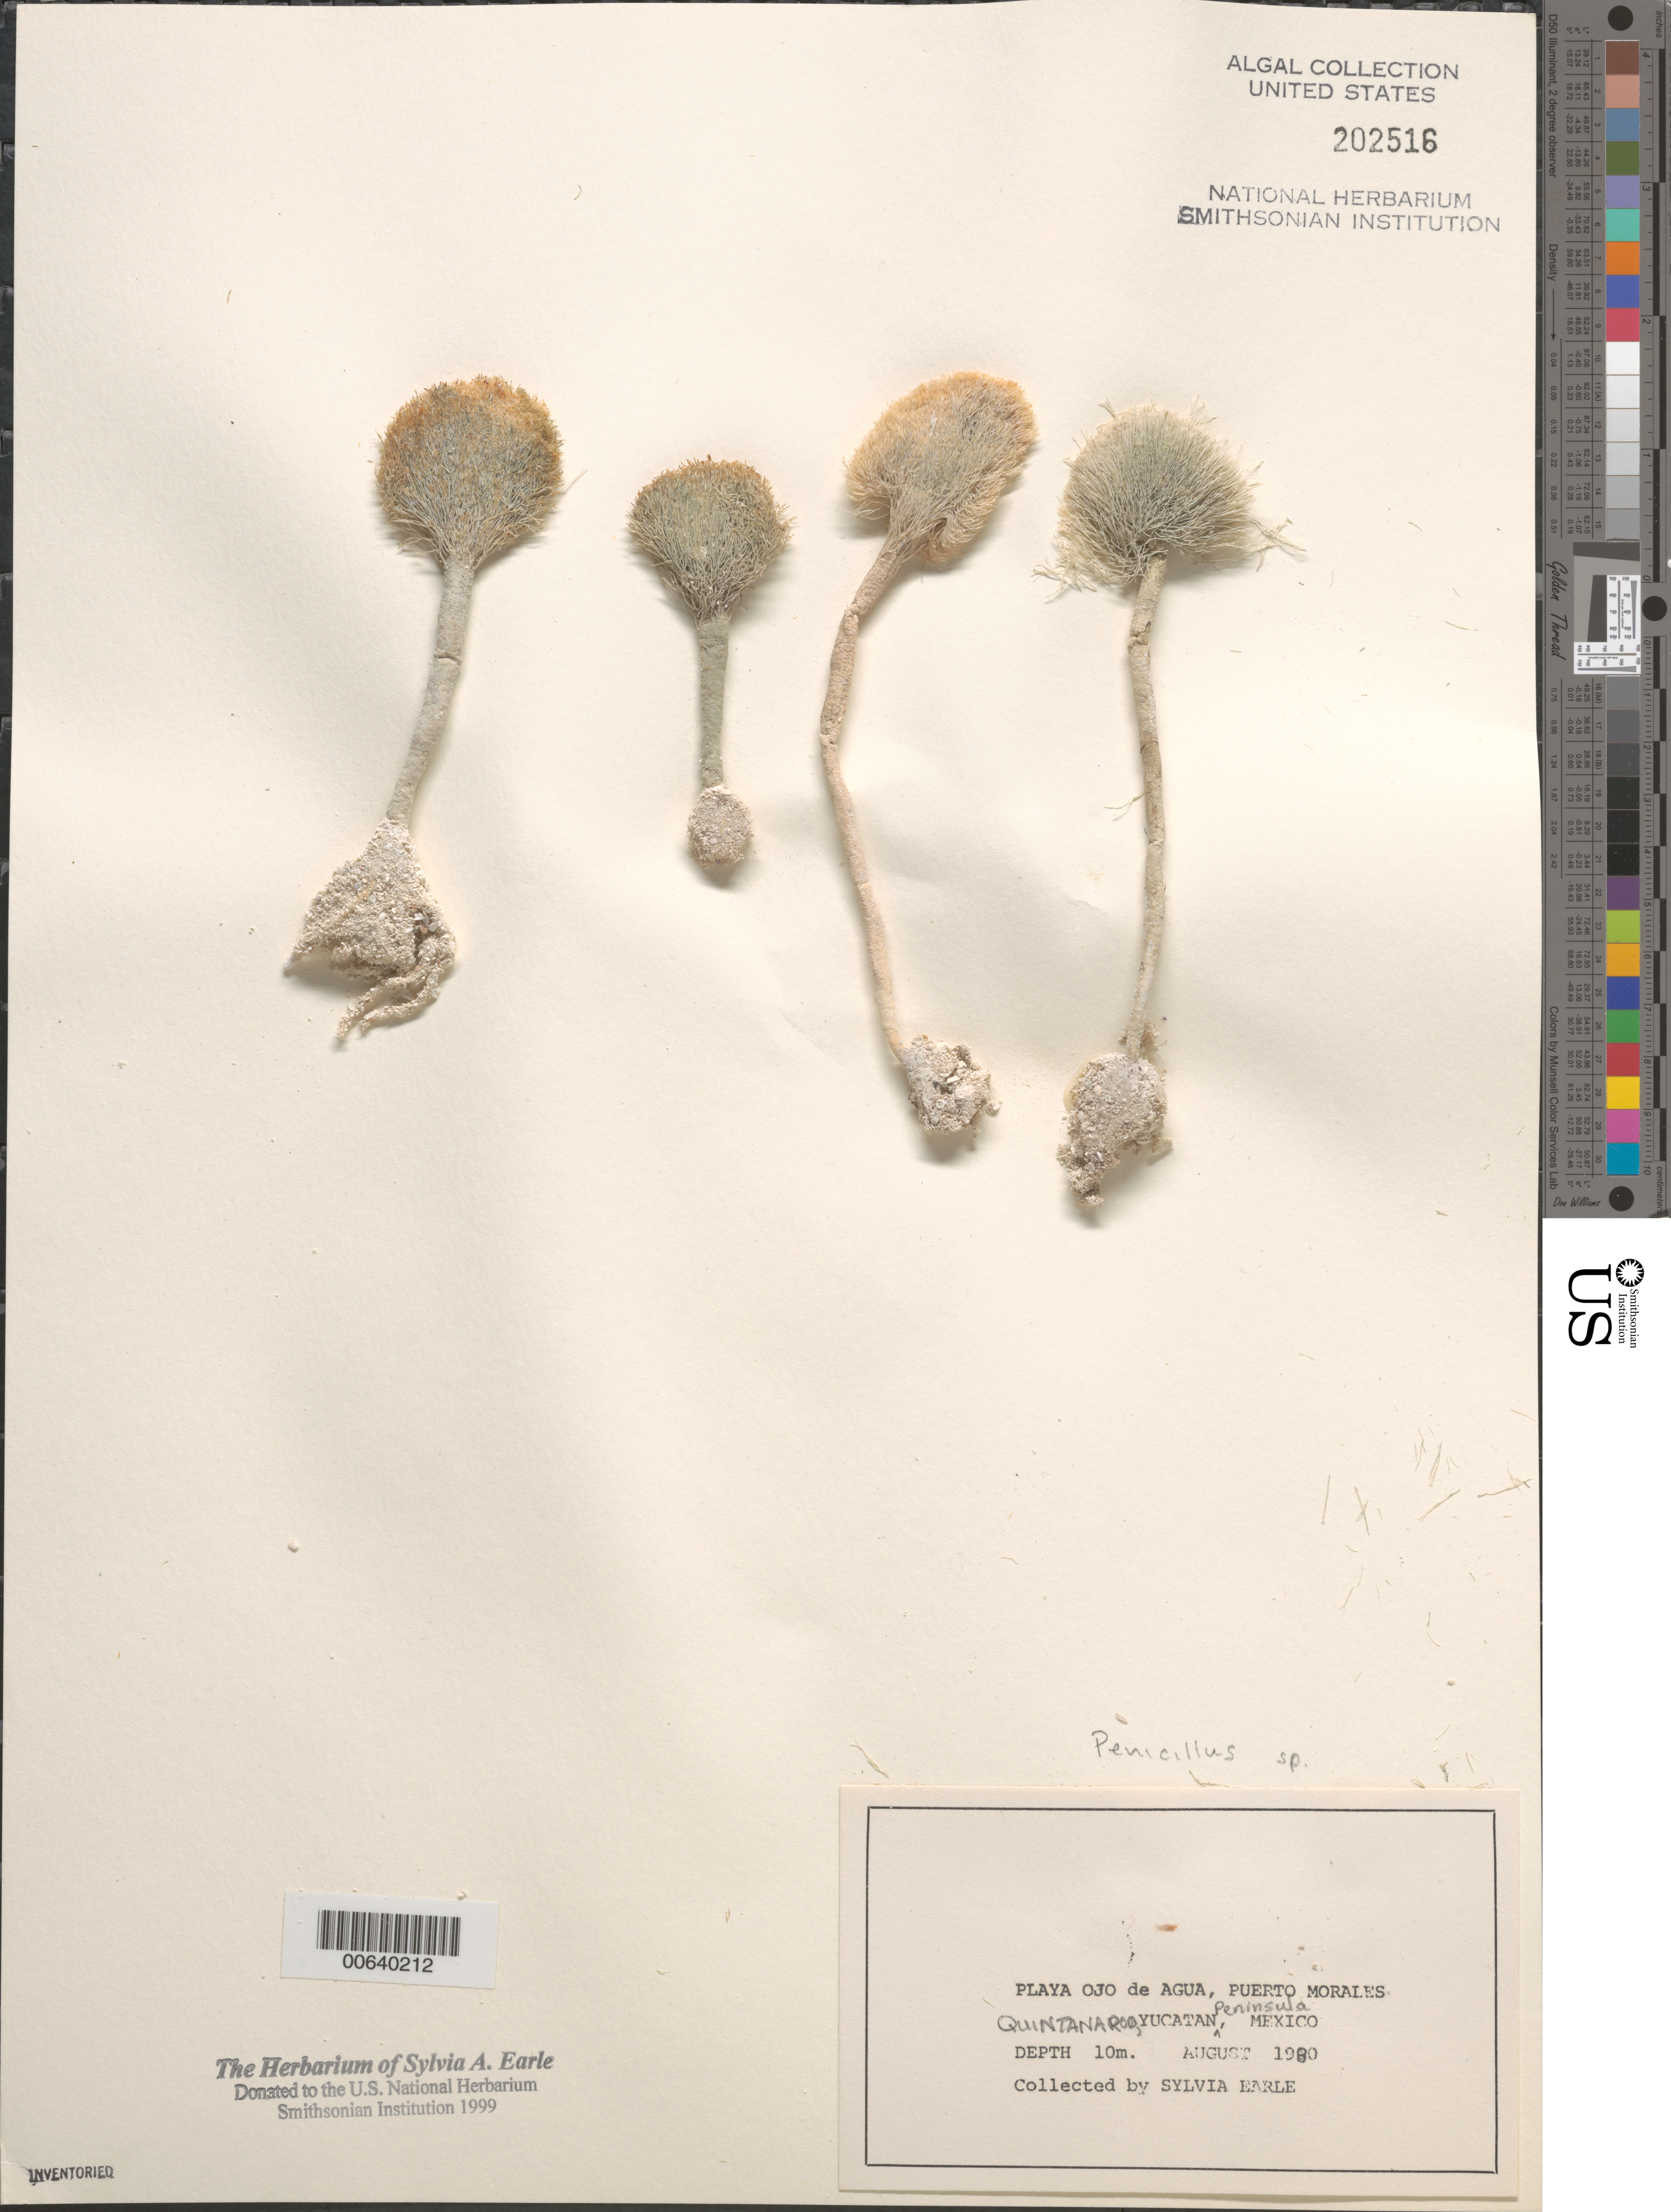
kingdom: Plantae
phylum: Chlorophyta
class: Ulvophyceae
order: Bryopsidales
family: Udoteaceae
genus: Penicillus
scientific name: Penicillus sp.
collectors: S. A. Earle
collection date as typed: Aug 1980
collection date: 1980-08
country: Mexico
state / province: Quintana Roo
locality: Playa Ojo de Agua, Puerto Morales, Yucatan Peninsula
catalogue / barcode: US 202516